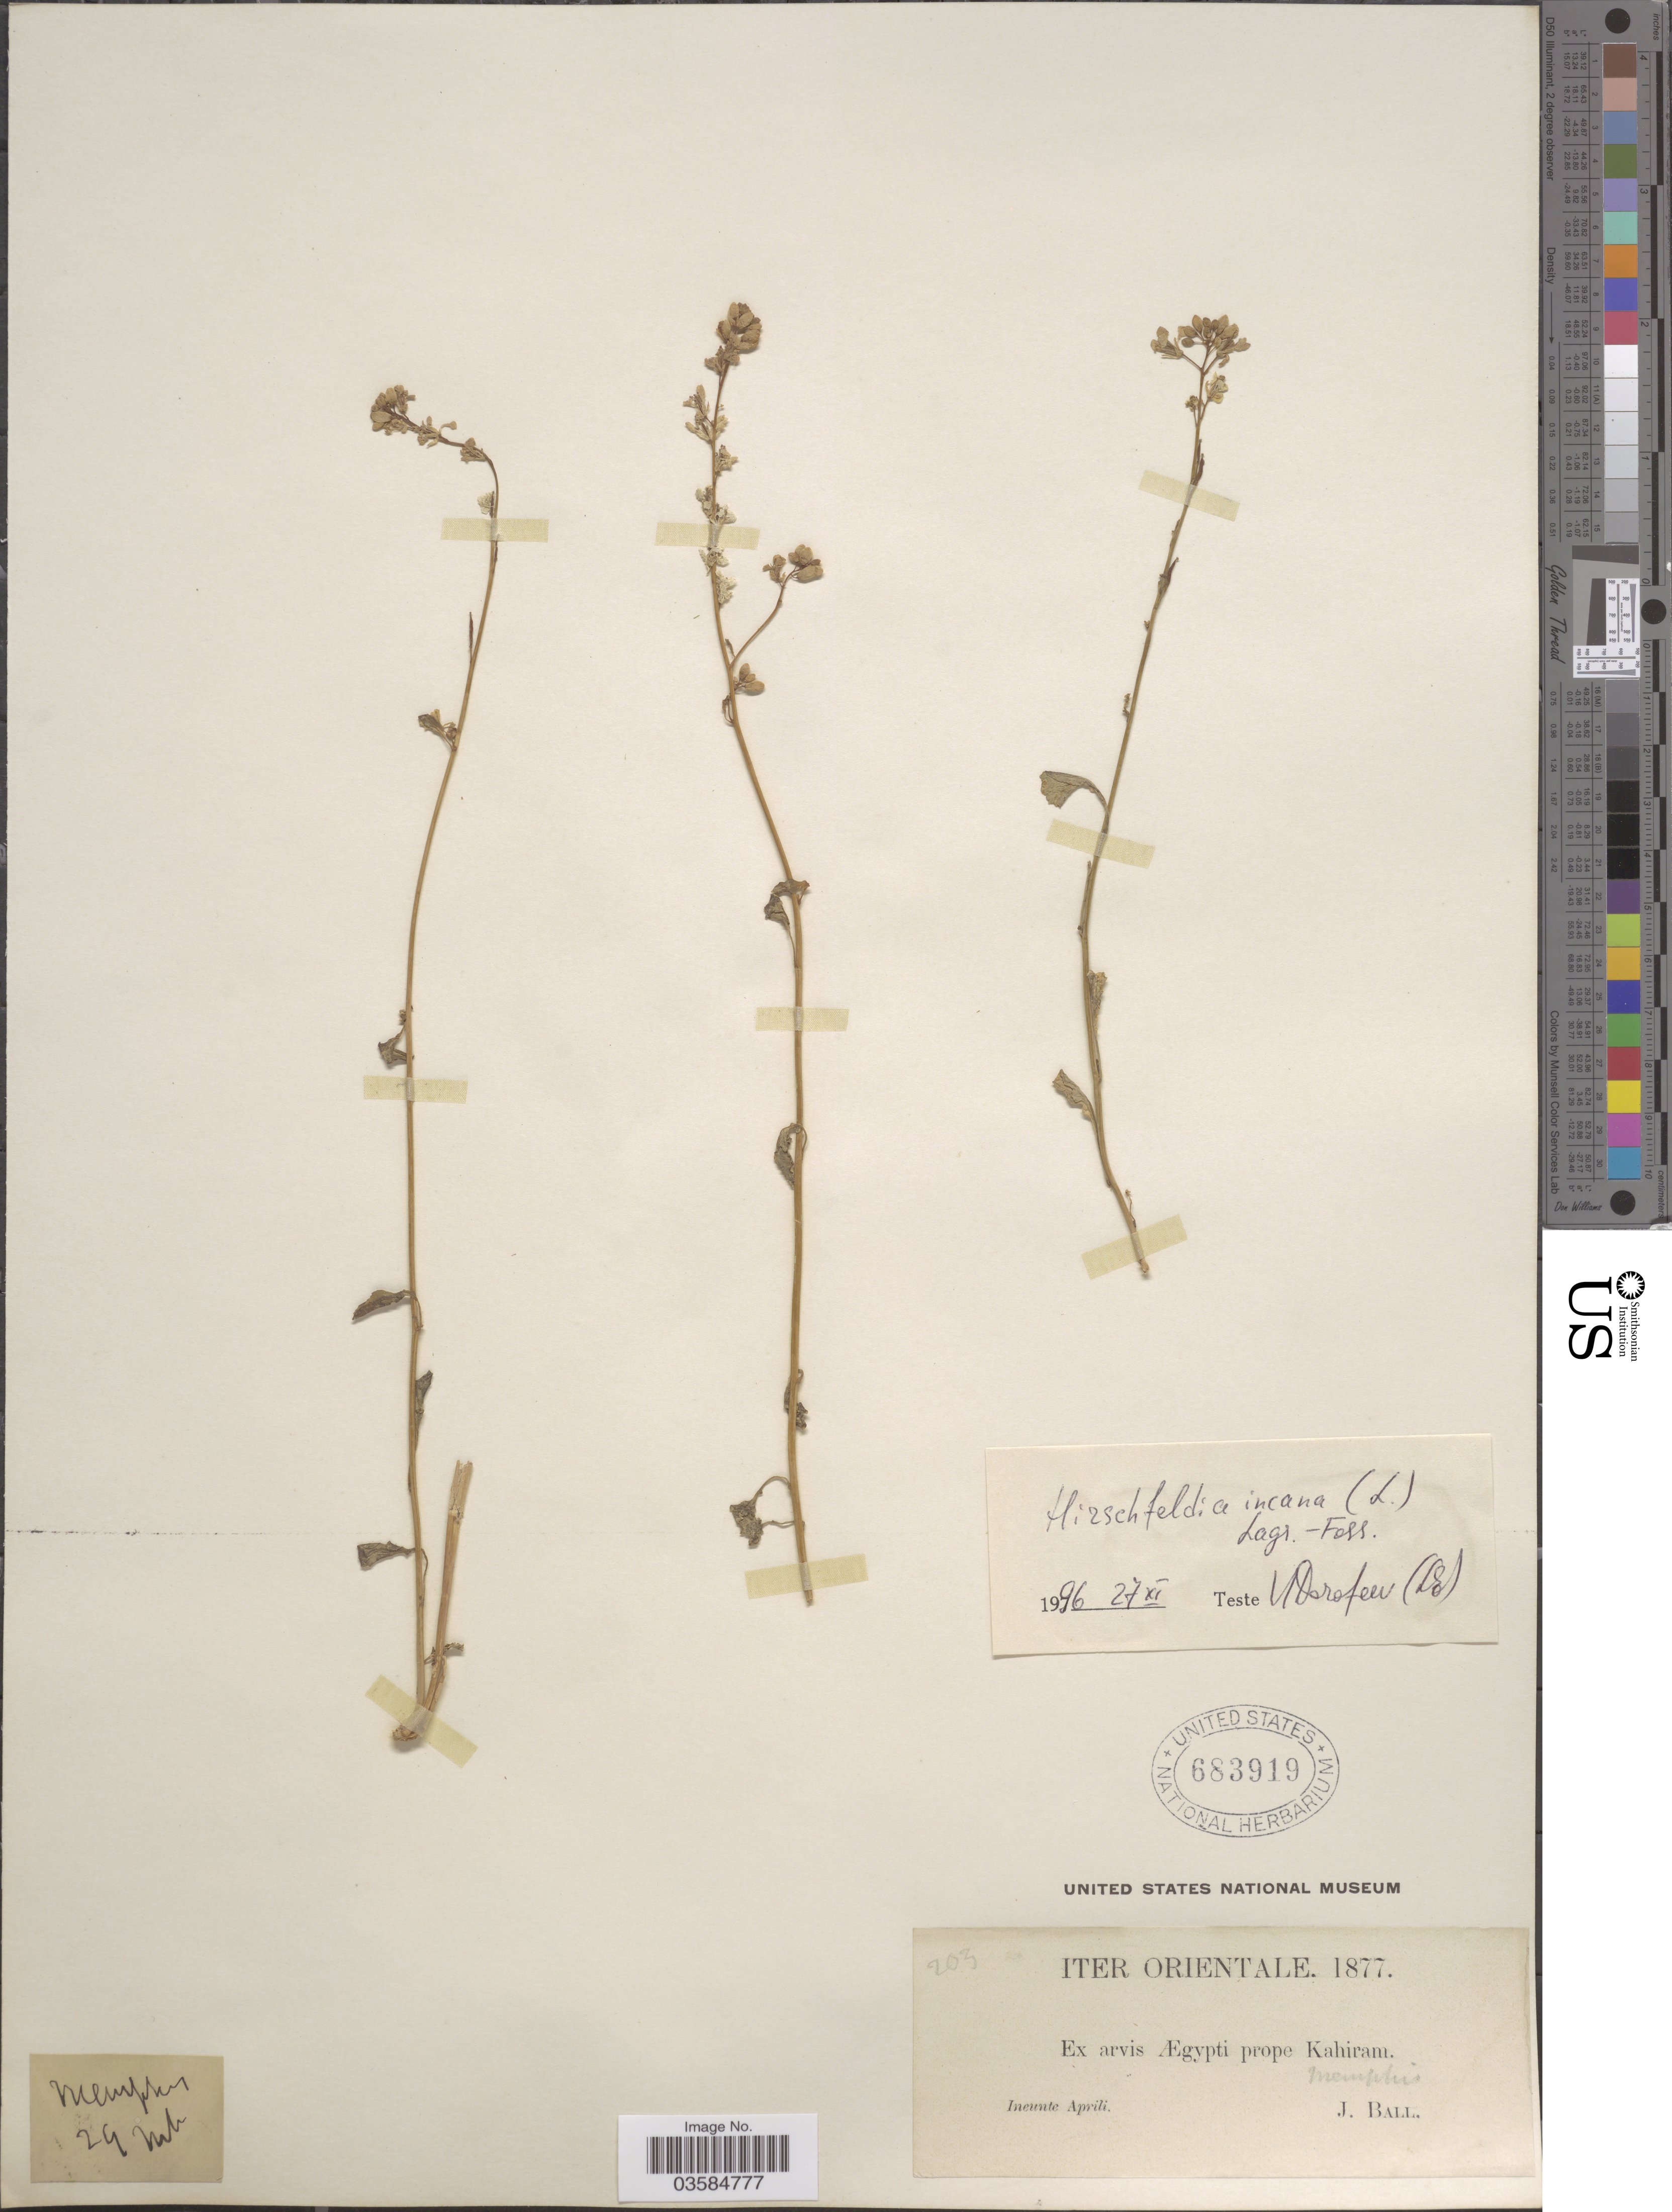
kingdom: Plantae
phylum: Tracheophyta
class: Magnoliopsida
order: Brassicales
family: Brassicaceae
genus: Hirschfeldia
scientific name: Hirschfeldia incana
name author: (L.) Lagr.-Foss.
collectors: J. Ball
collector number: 203?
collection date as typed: Ineunte Aprili 1877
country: Egypt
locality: Iter Orientale. Ex arvis Ægypti prope Kahiram. Memphis.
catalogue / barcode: US 683919